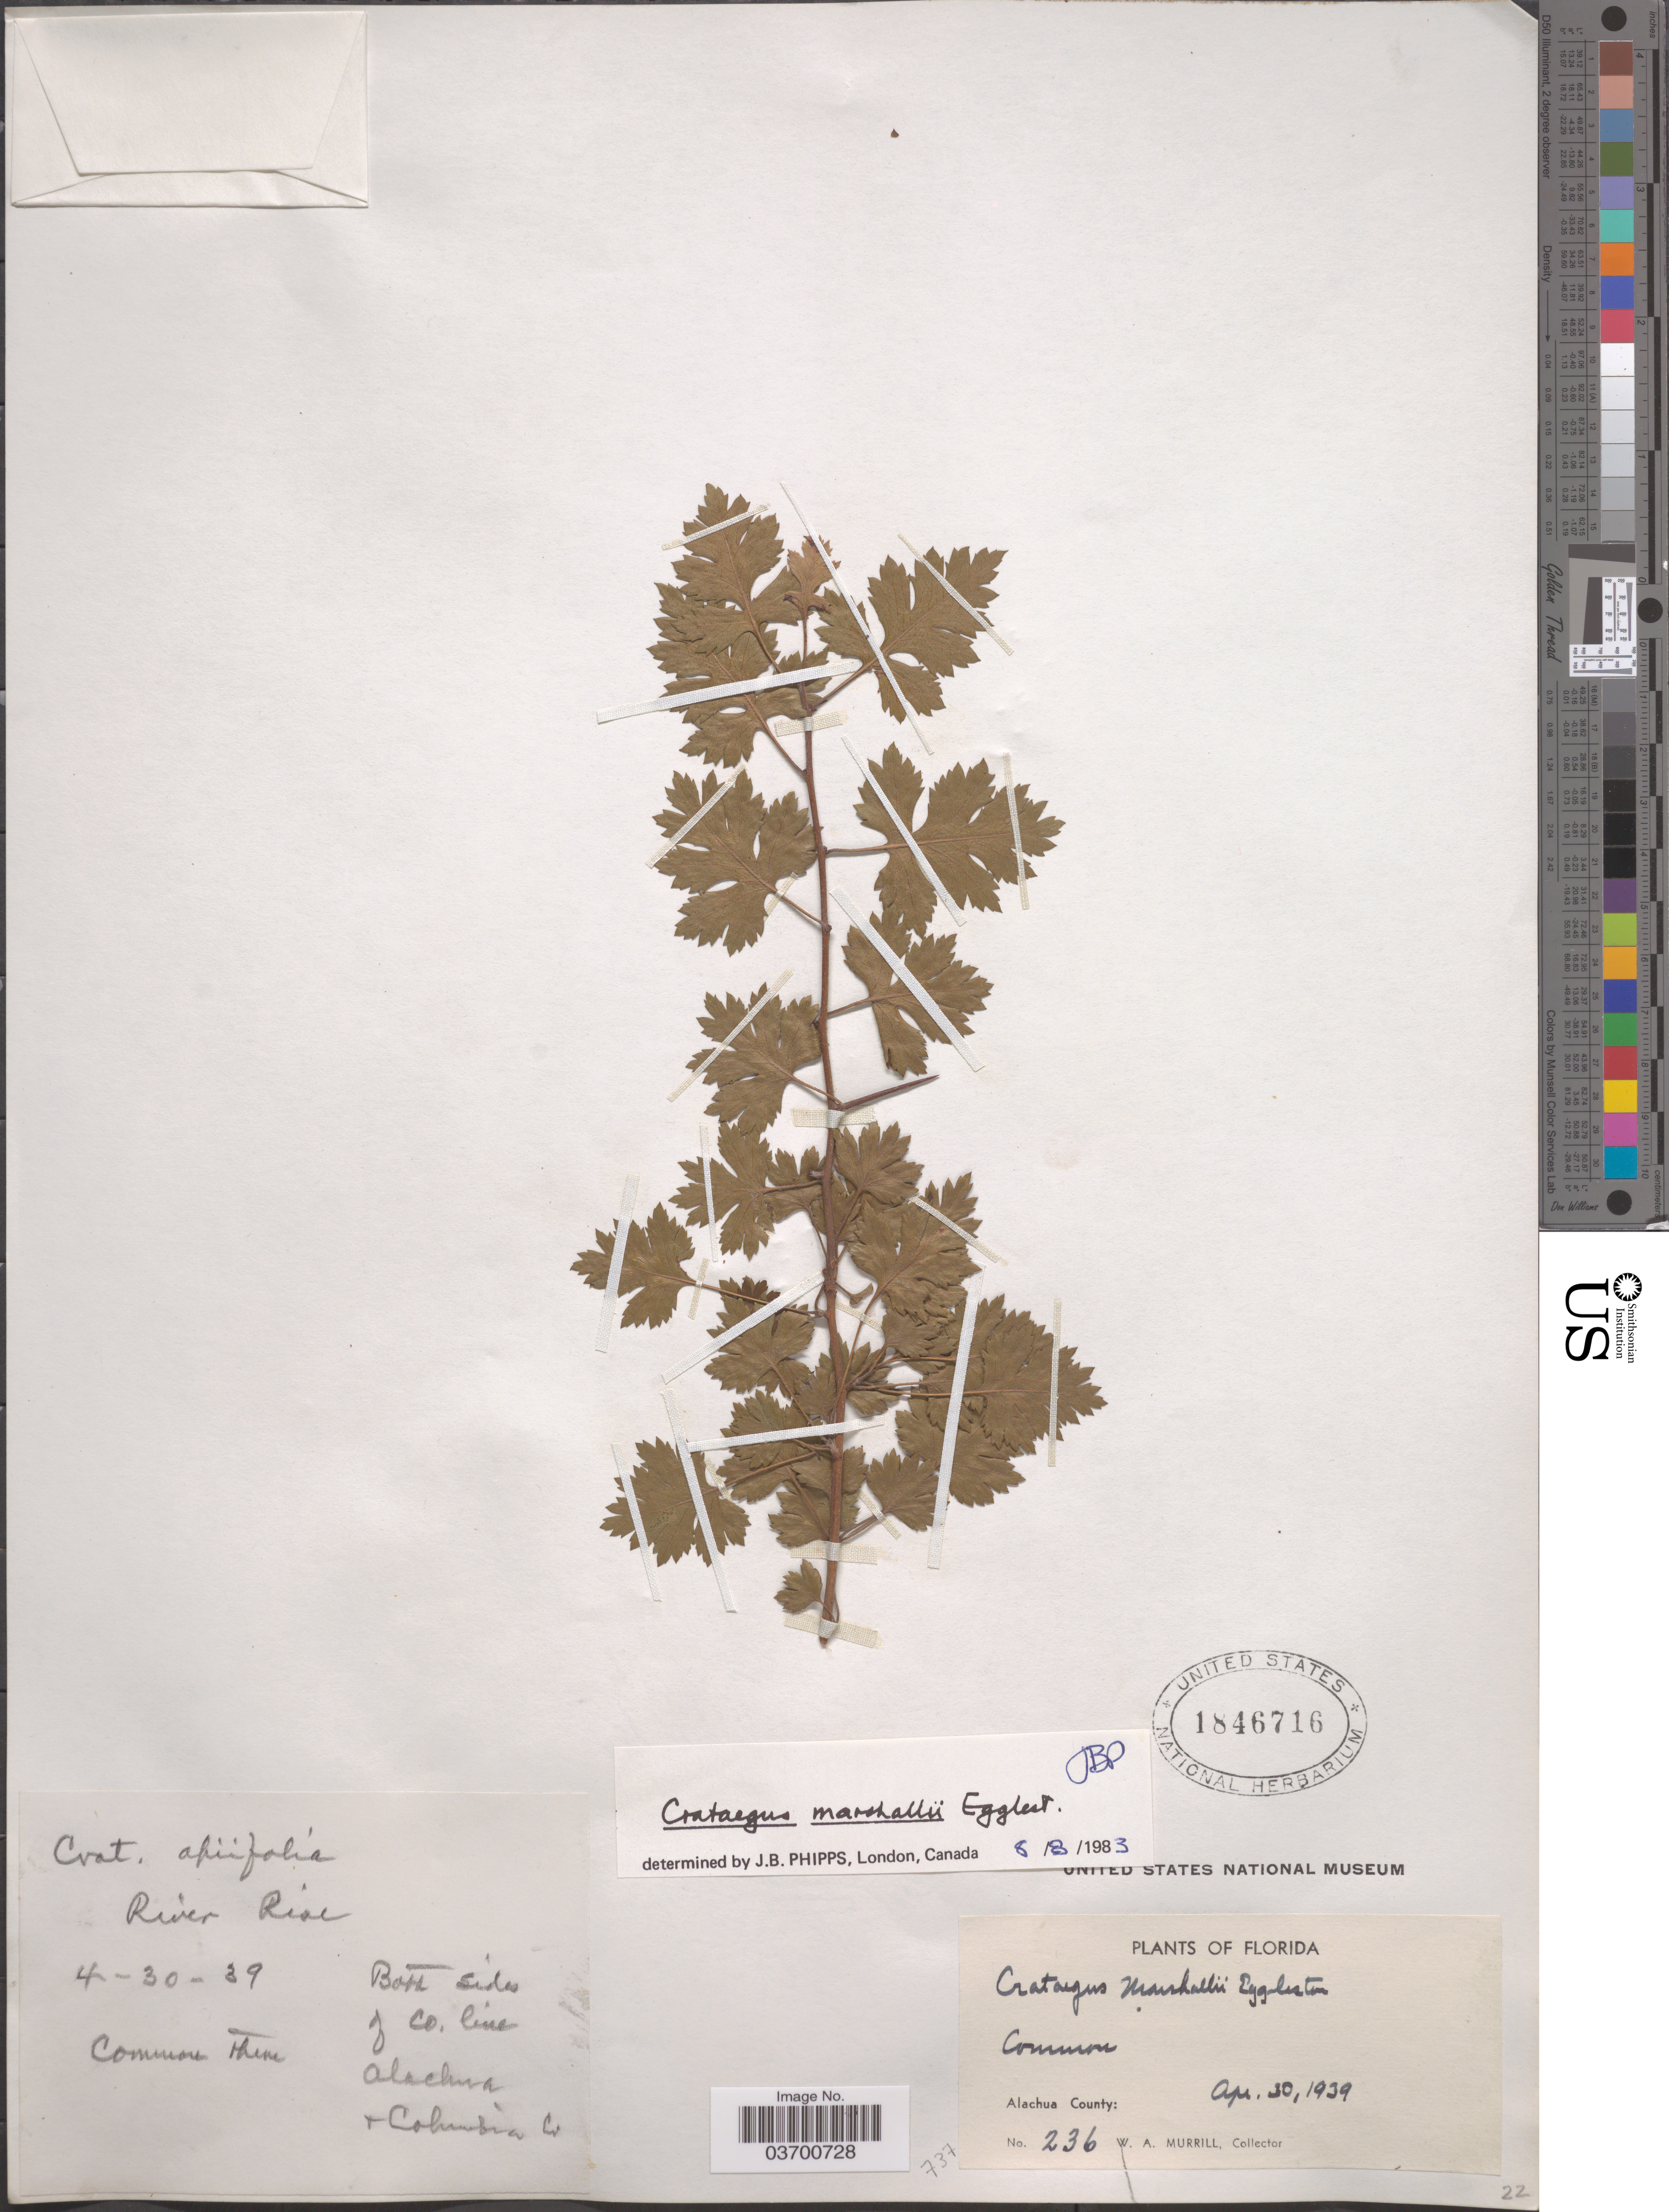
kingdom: Plantae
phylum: Tracheophyta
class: Magnoliopsida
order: Rosales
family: Rosaceae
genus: Crataegus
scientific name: Crataegus marshallii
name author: Eggl.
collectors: W. A. Murrill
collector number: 236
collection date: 1939-04-30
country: United States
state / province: Florida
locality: Alachua County. River Rise. Both sides of Co. line Alachua & Columbia Co.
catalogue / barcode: US 1846716